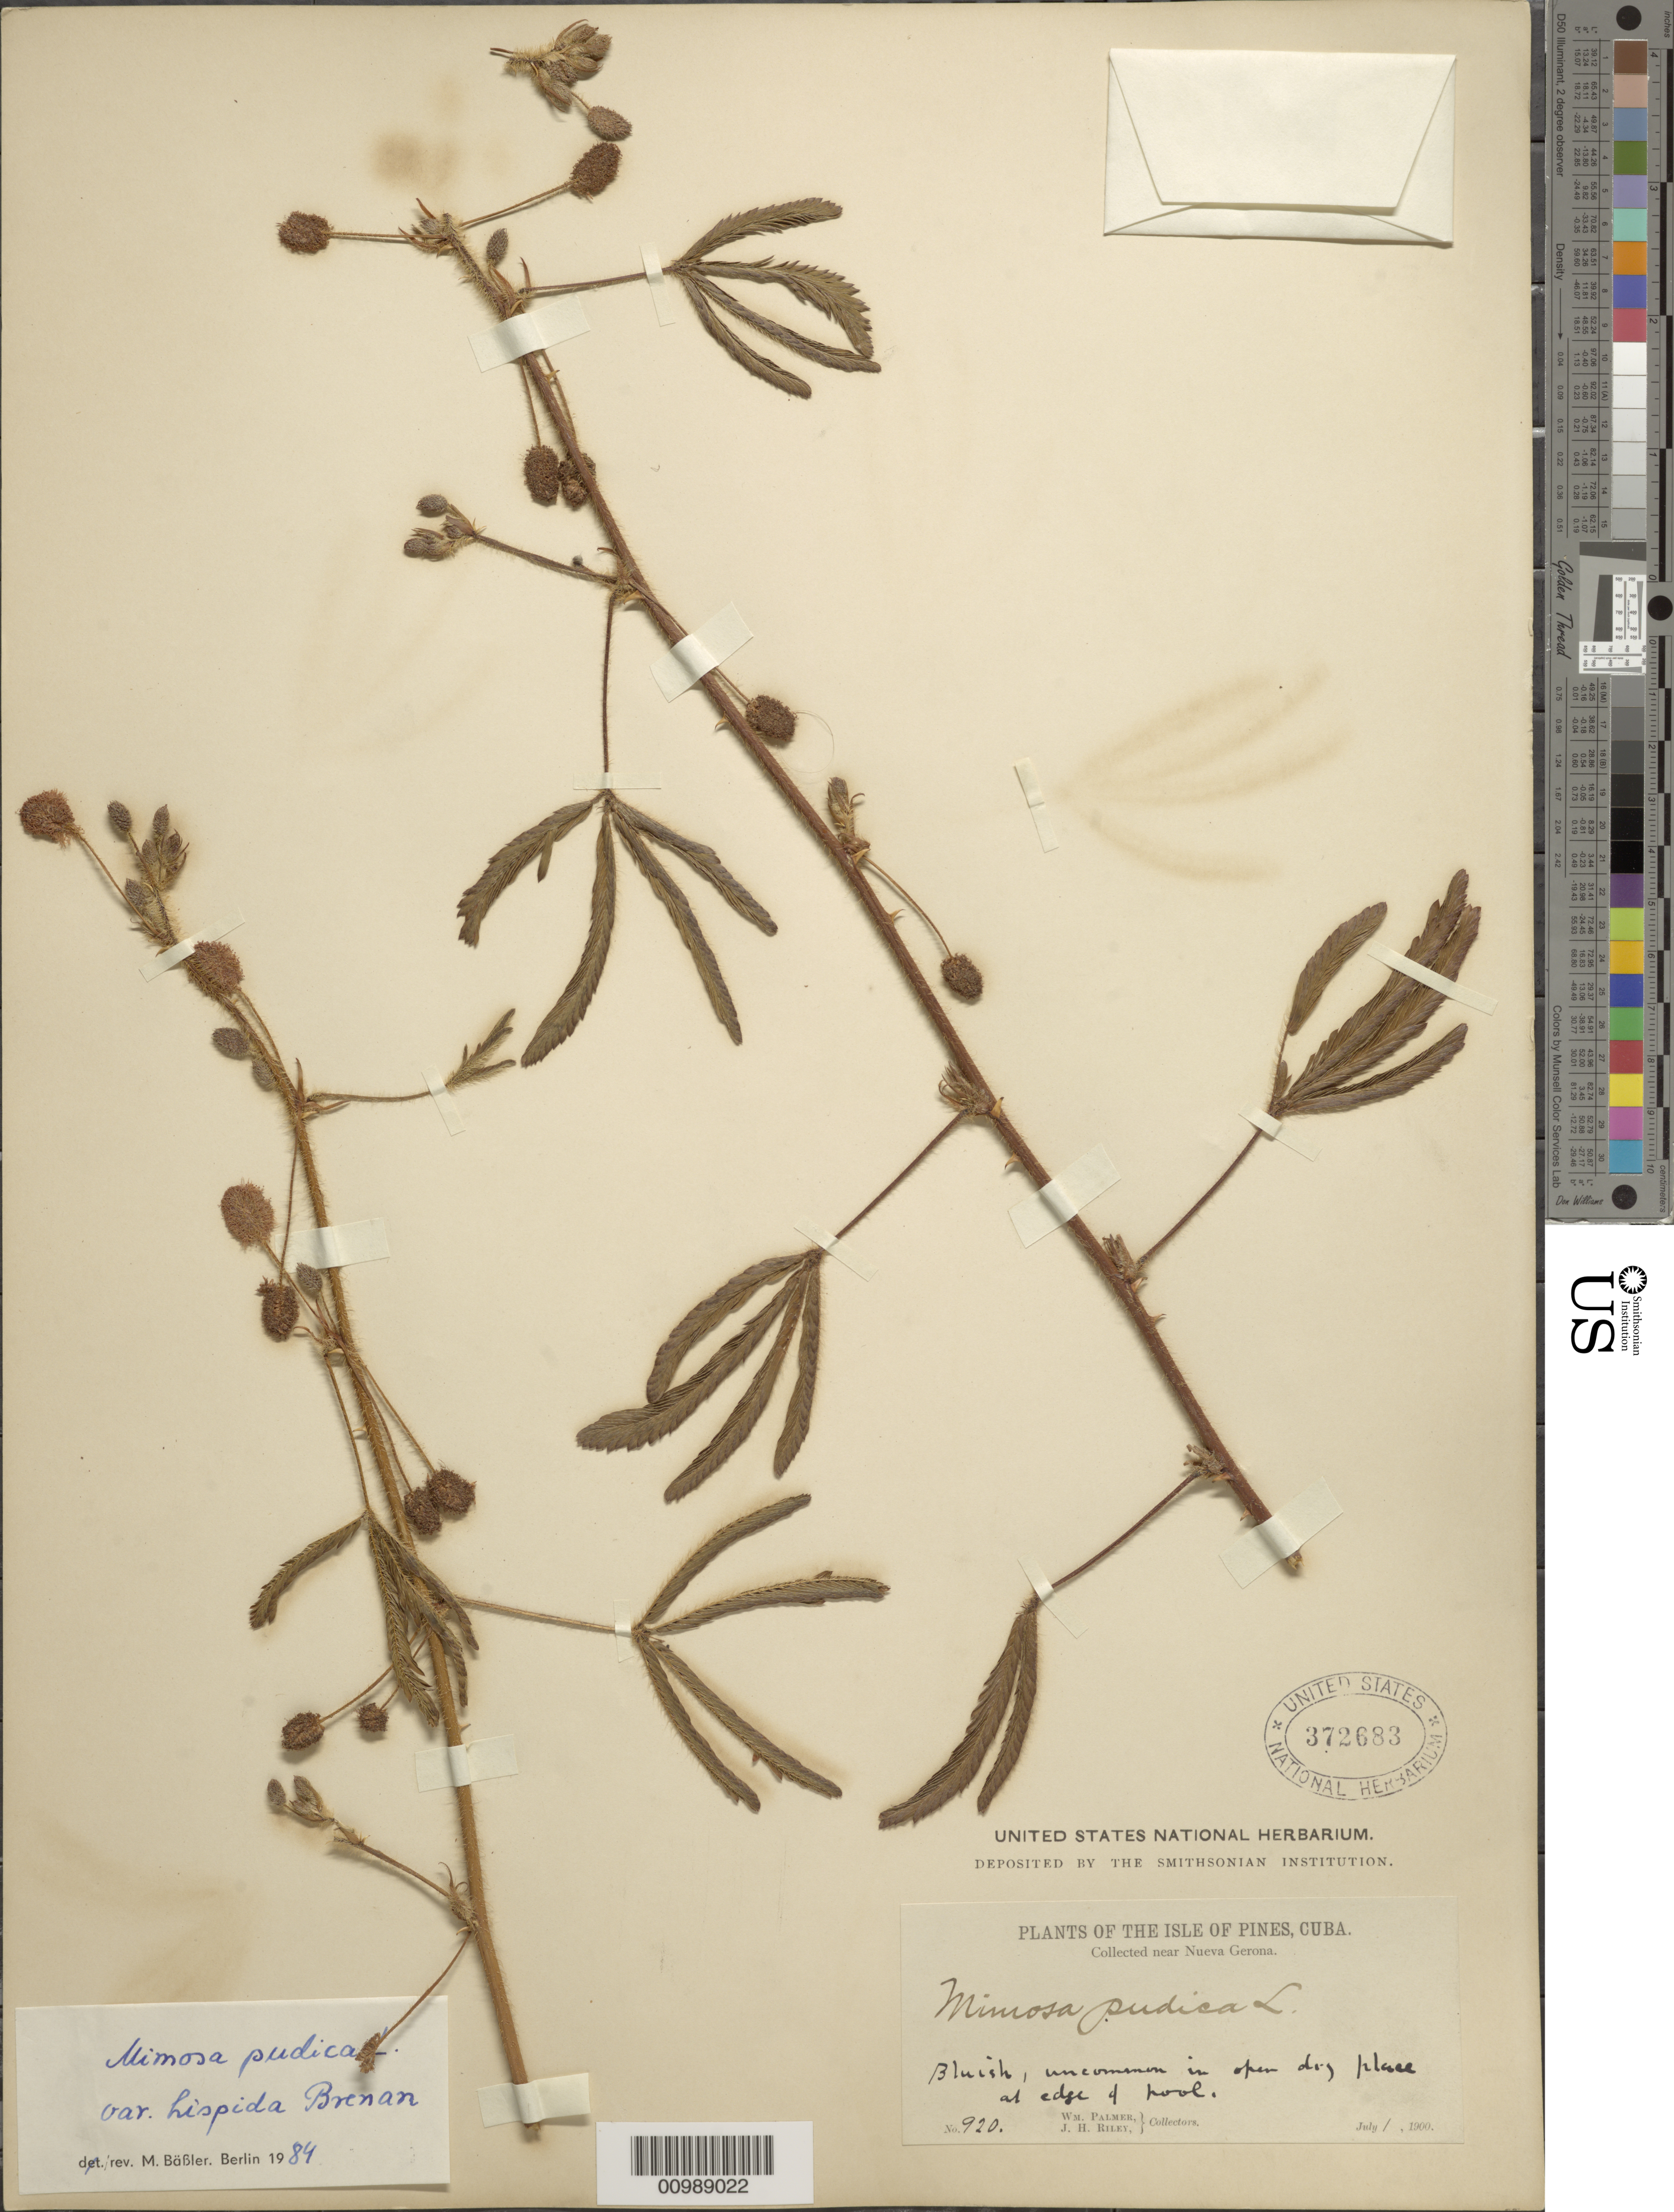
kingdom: Plantae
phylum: Tracheophyta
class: Magnoliopsida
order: Fabales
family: Fabaceae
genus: Mimosa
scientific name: Mimosa pudica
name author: L.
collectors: W. Palmer & J. H. Riley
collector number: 920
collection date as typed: Jul 1900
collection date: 1900-07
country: Cuba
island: Isla de la Juventud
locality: Isle of Pines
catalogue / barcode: US 372683